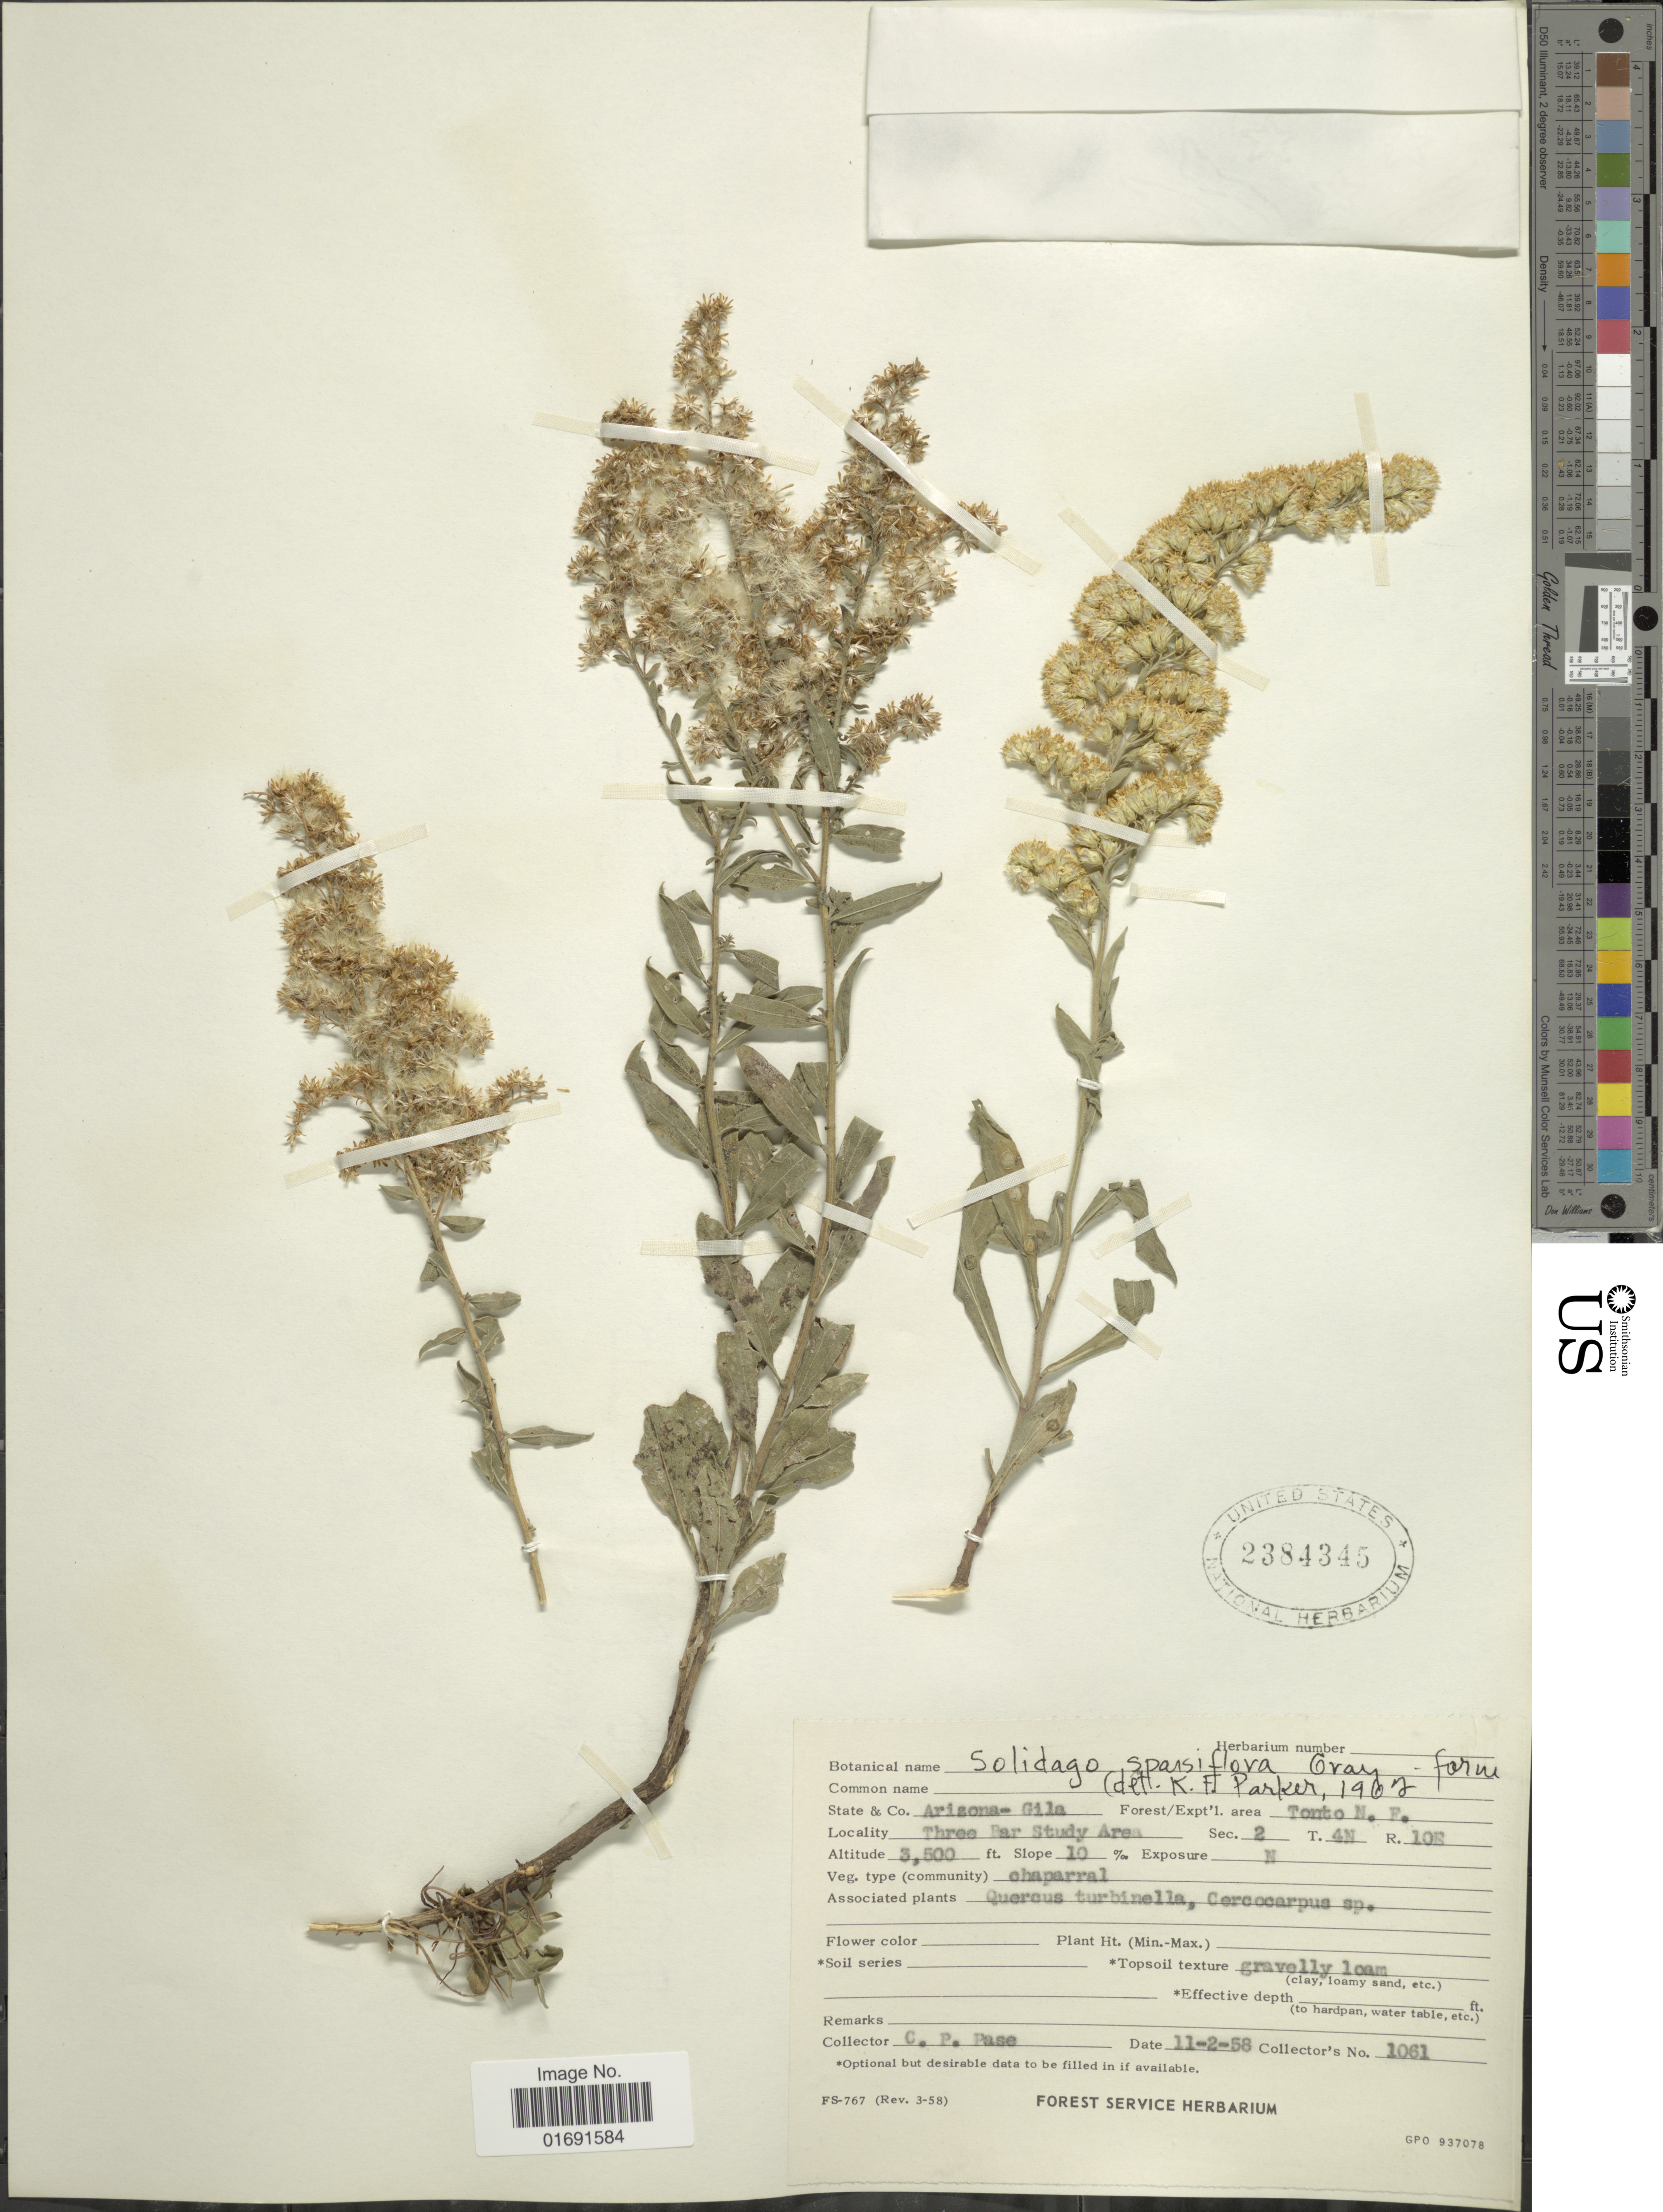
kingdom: Plantae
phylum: Tracheophyta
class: Magnoliopsida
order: Asterales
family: Asteraceae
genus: Solidago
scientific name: Solidago velutina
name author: DC.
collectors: C. P. Pase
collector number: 1061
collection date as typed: Transcribed d/m/y: 2/11/58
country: United States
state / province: Arizona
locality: Arizona-Gila, Tonto N. F., Three Bar Study Area, Sec. 2 T4N R10E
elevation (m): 1067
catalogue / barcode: US 2384345